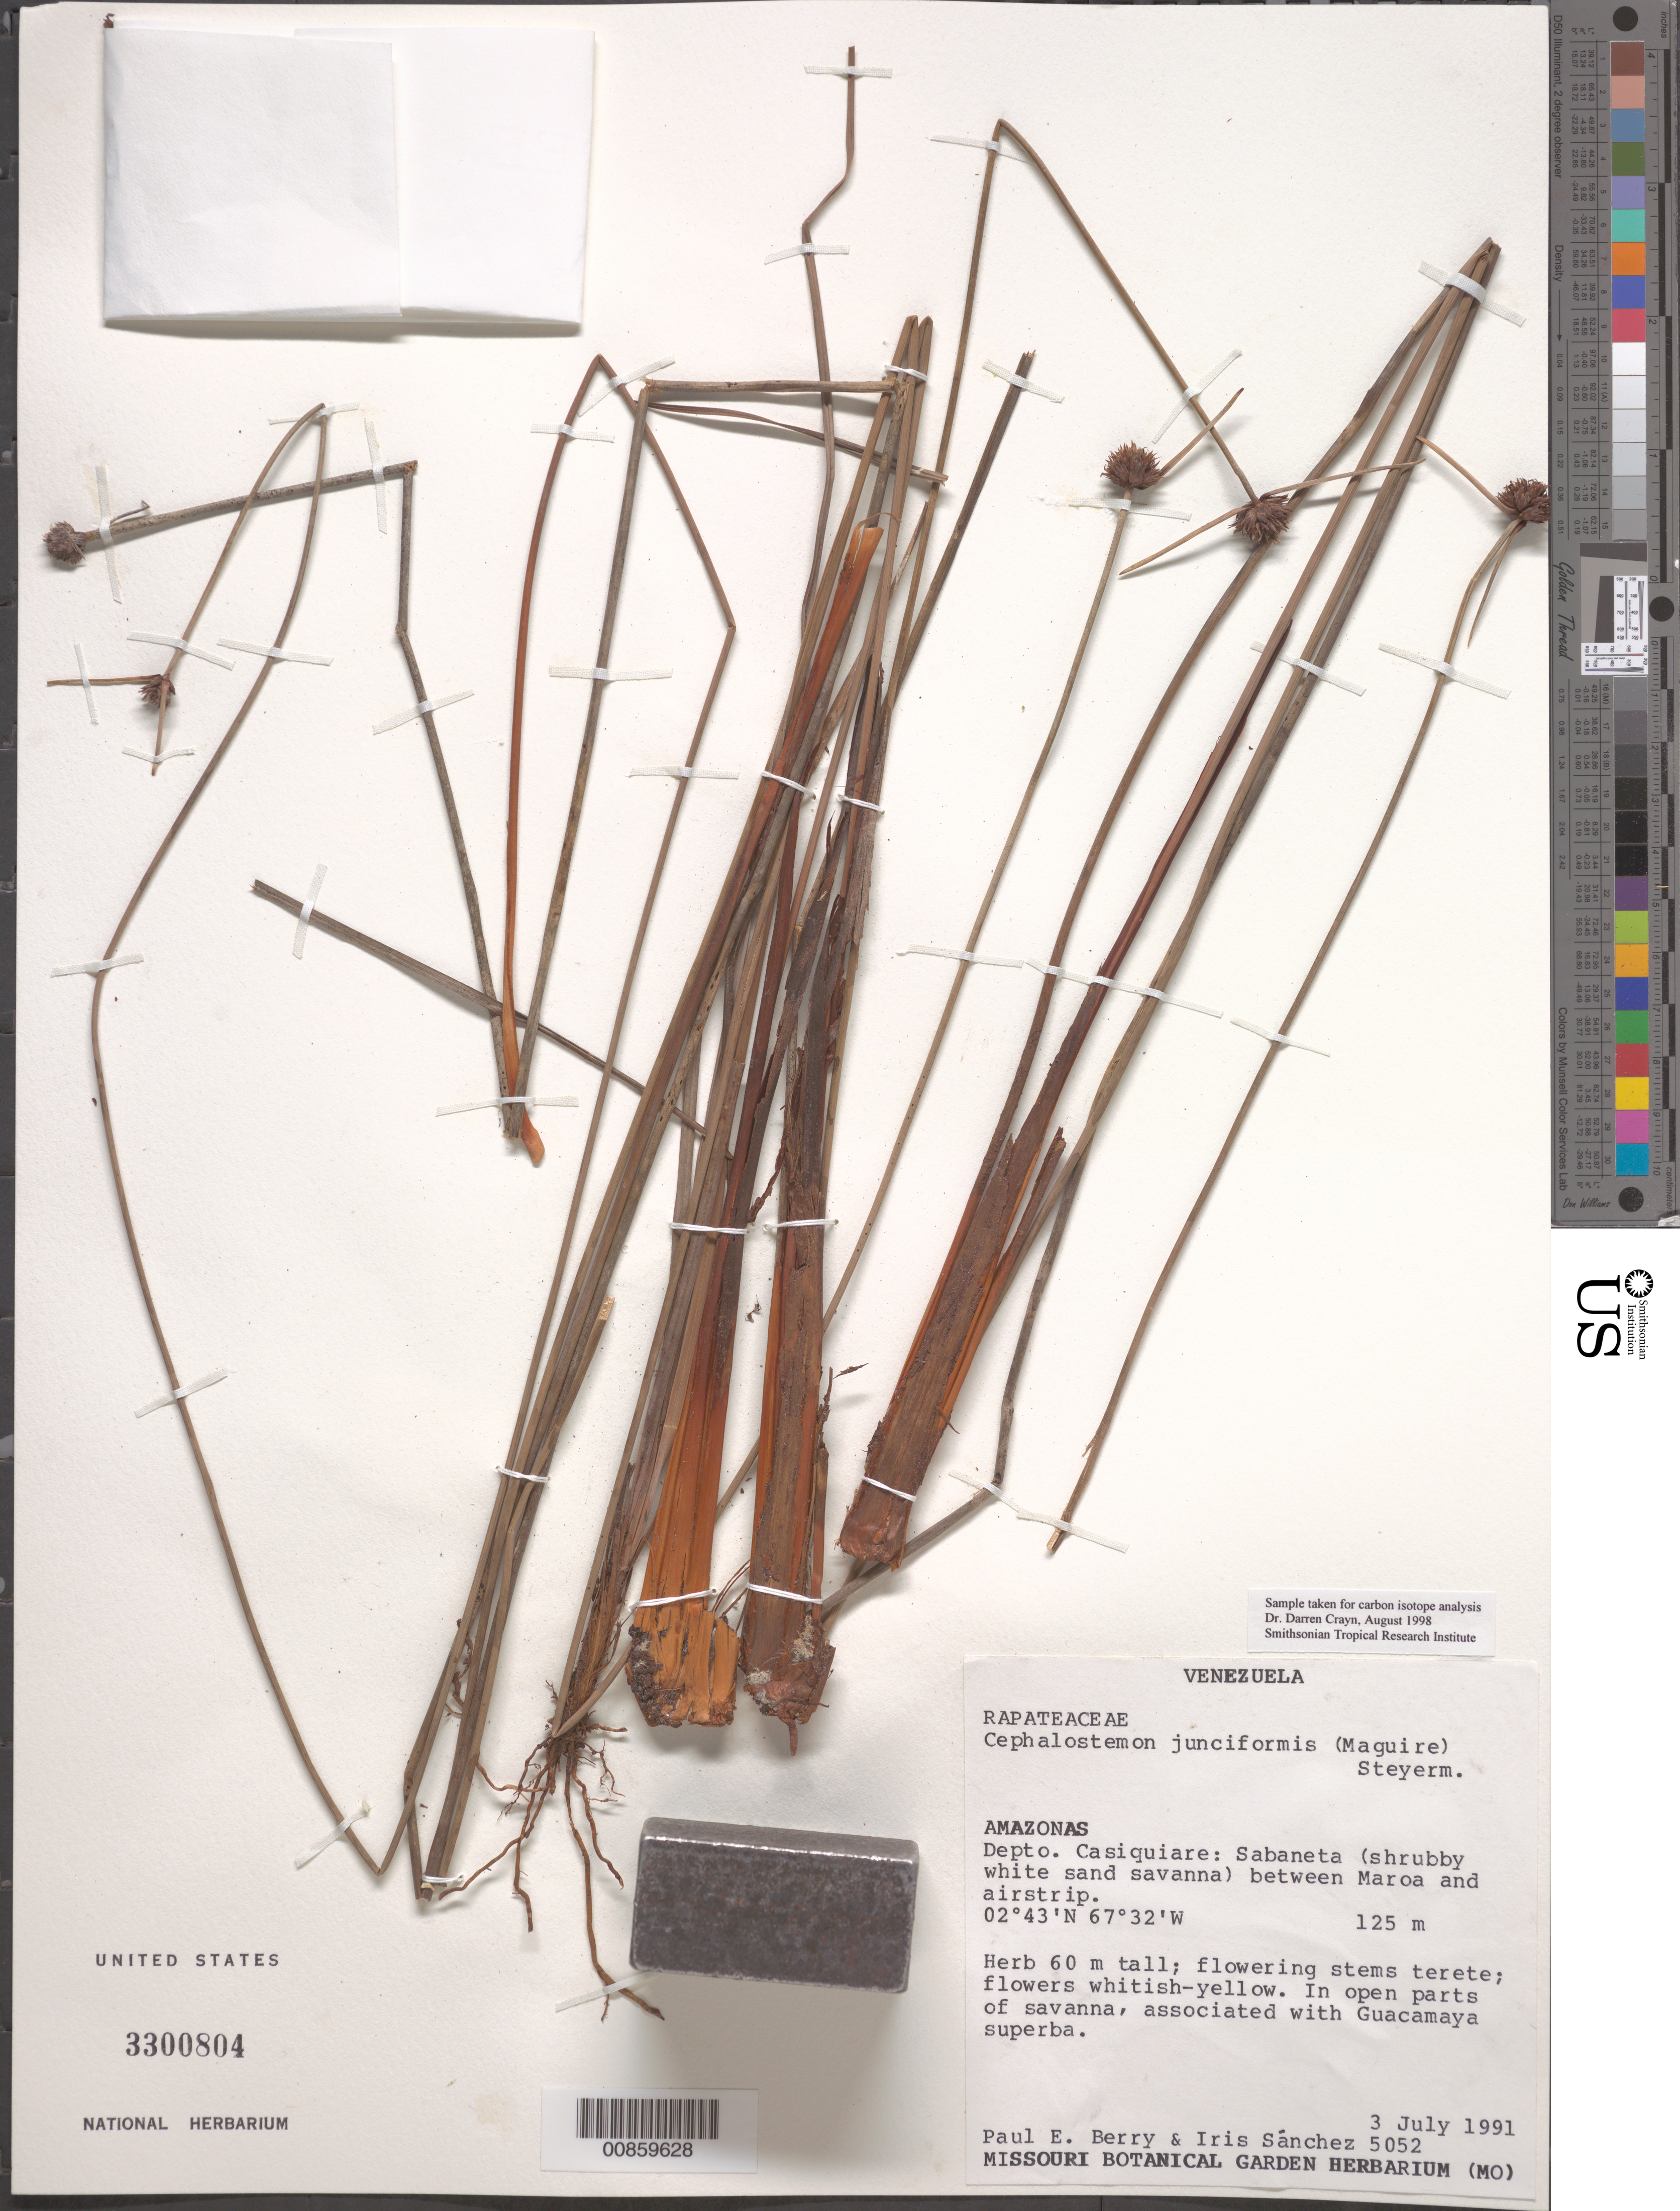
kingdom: Plantae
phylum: Tracheophyta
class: Liliopsida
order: Poales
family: Rapateaceae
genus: Duckea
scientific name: Duckea junciformis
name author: Maguire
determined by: Strong, Mark T., (BOT), Smithsonian Institution - National Museum of Natural History (UNITED STATES)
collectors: P. E. Berry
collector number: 5052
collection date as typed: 3-Jul-91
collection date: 1991-07-03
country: Venezuela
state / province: Amazonas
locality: Maroa to airstrip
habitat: Open parts of shrubby white sand savanna savanna.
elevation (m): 125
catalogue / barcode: US 3300804